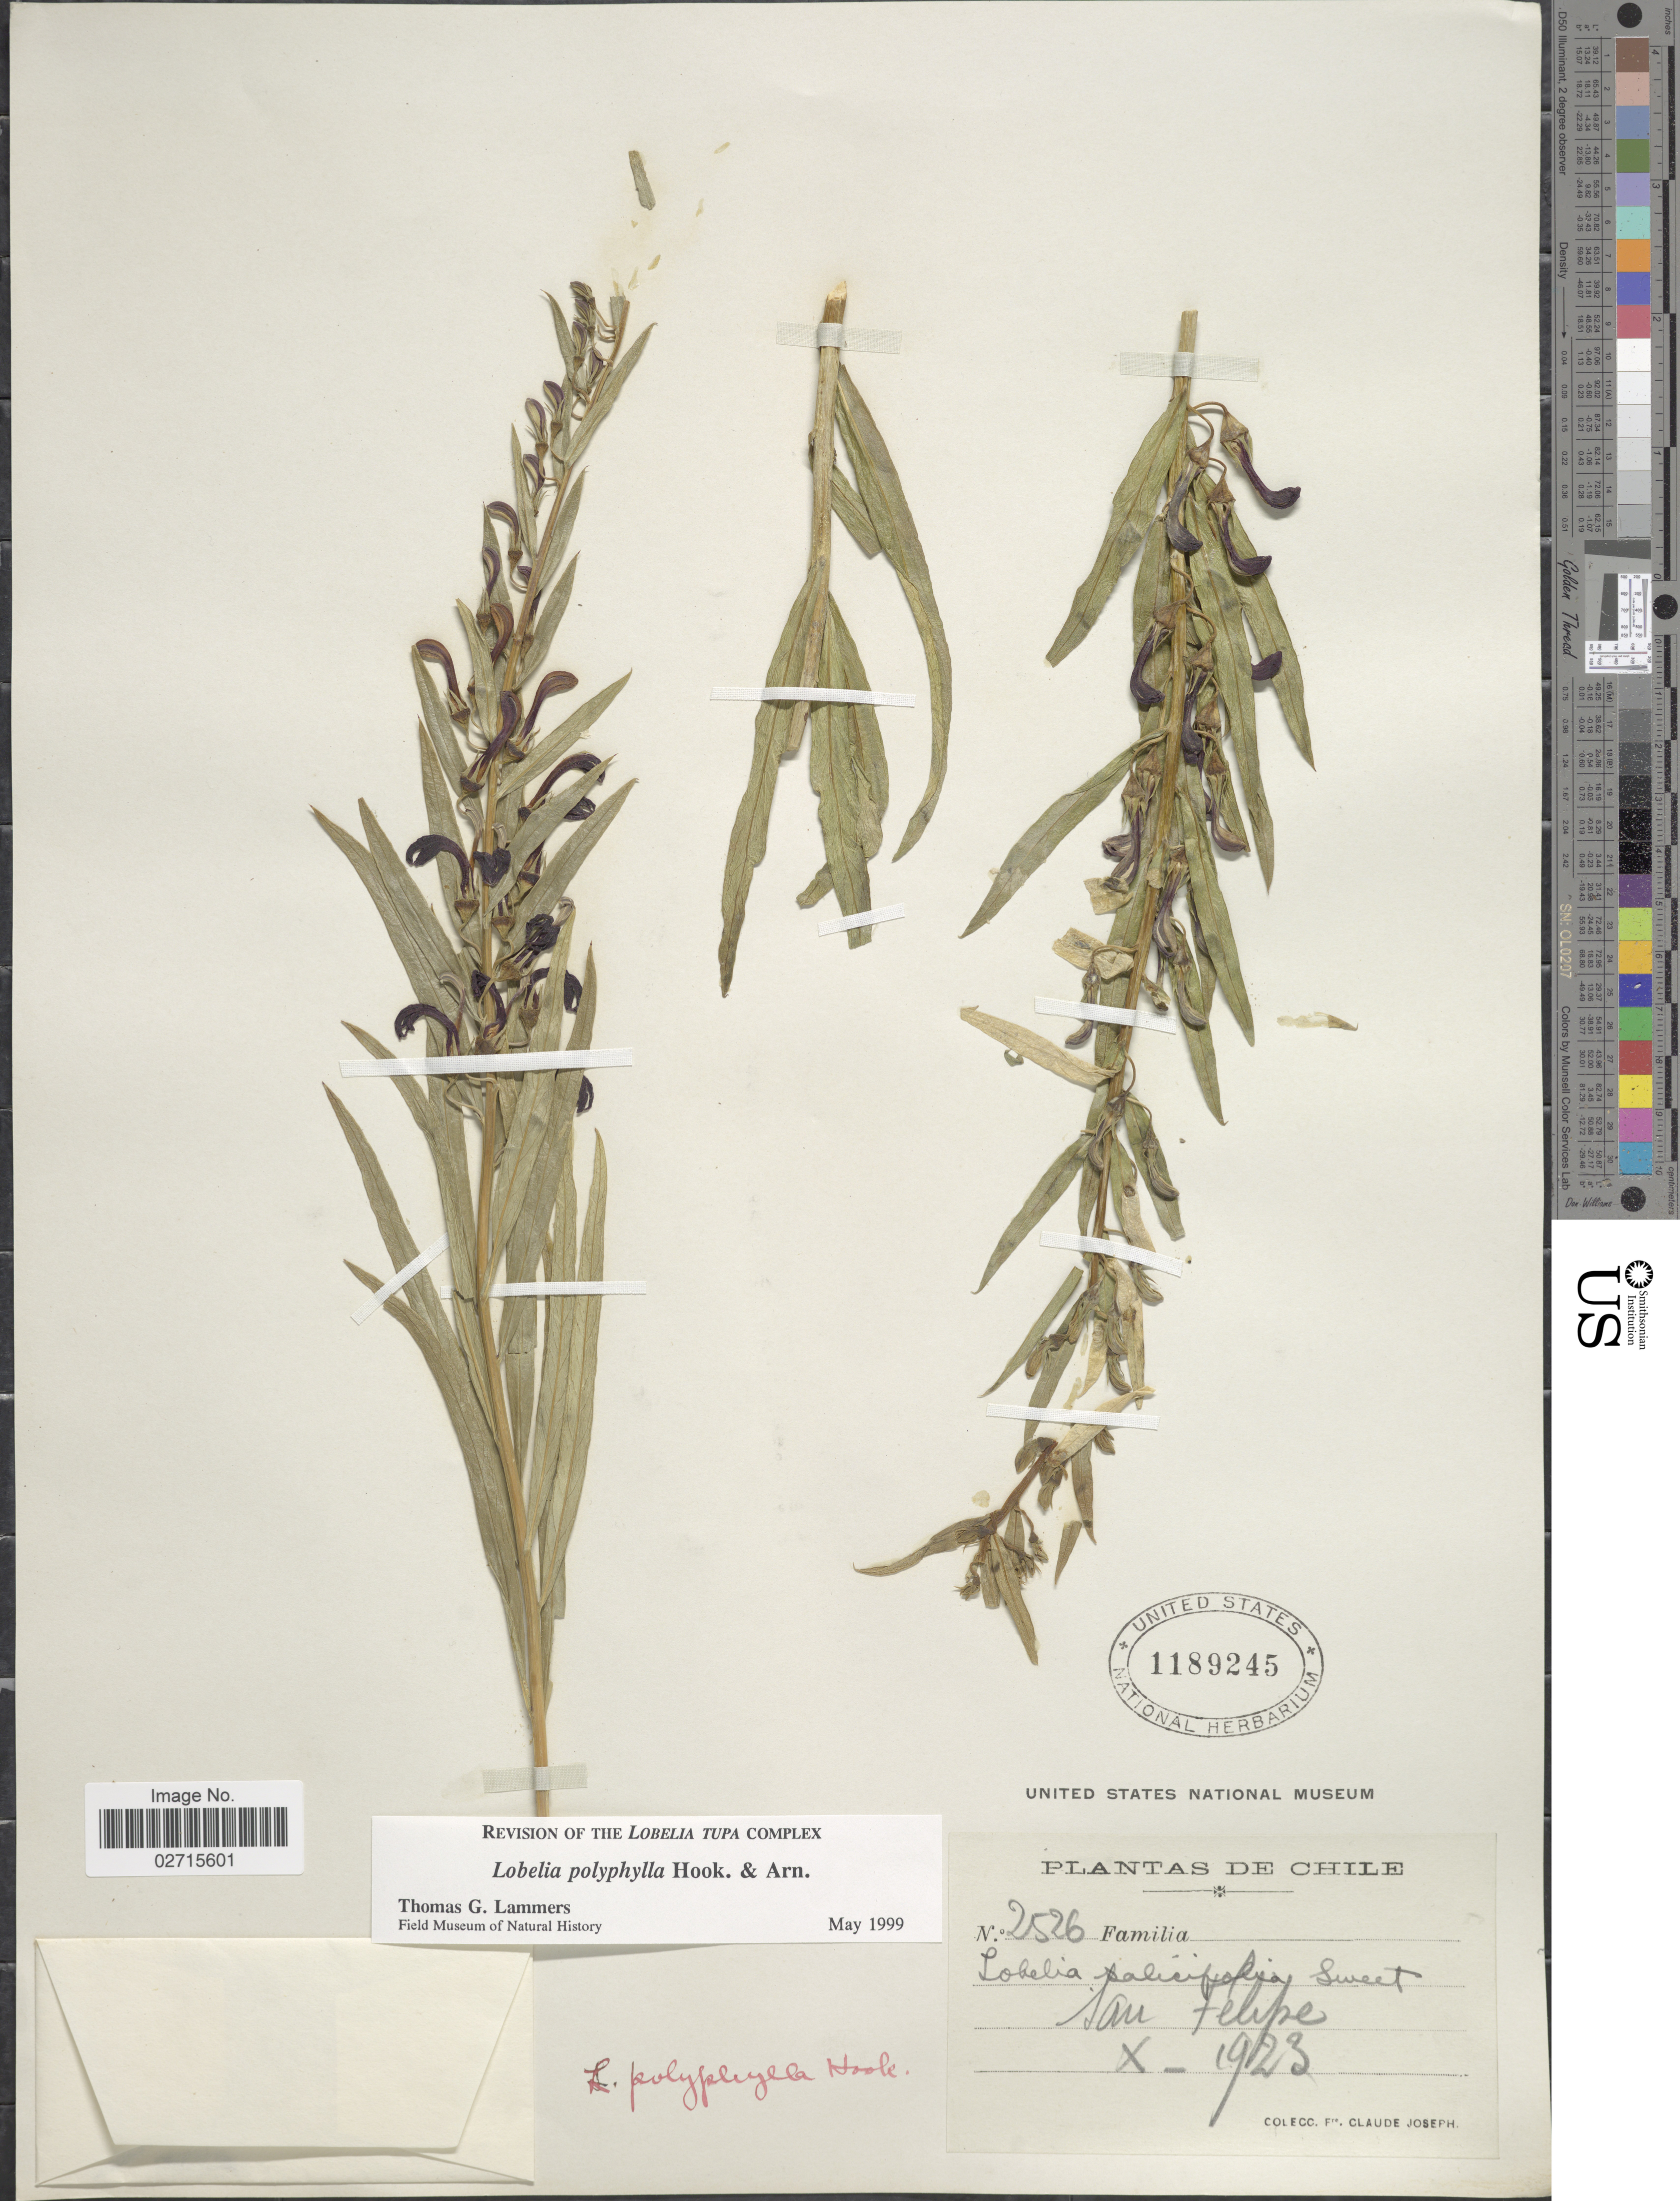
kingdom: Plantae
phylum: Tracheophyta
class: Magnoliopsida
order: Asterales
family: Campanulaceae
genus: Lobelia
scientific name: Lobelia polyphylla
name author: Hook. & Arn.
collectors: Bro. Claude-Joseph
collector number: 2526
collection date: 1923-10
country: Chile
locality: San Felipe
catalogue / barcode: US 1189245